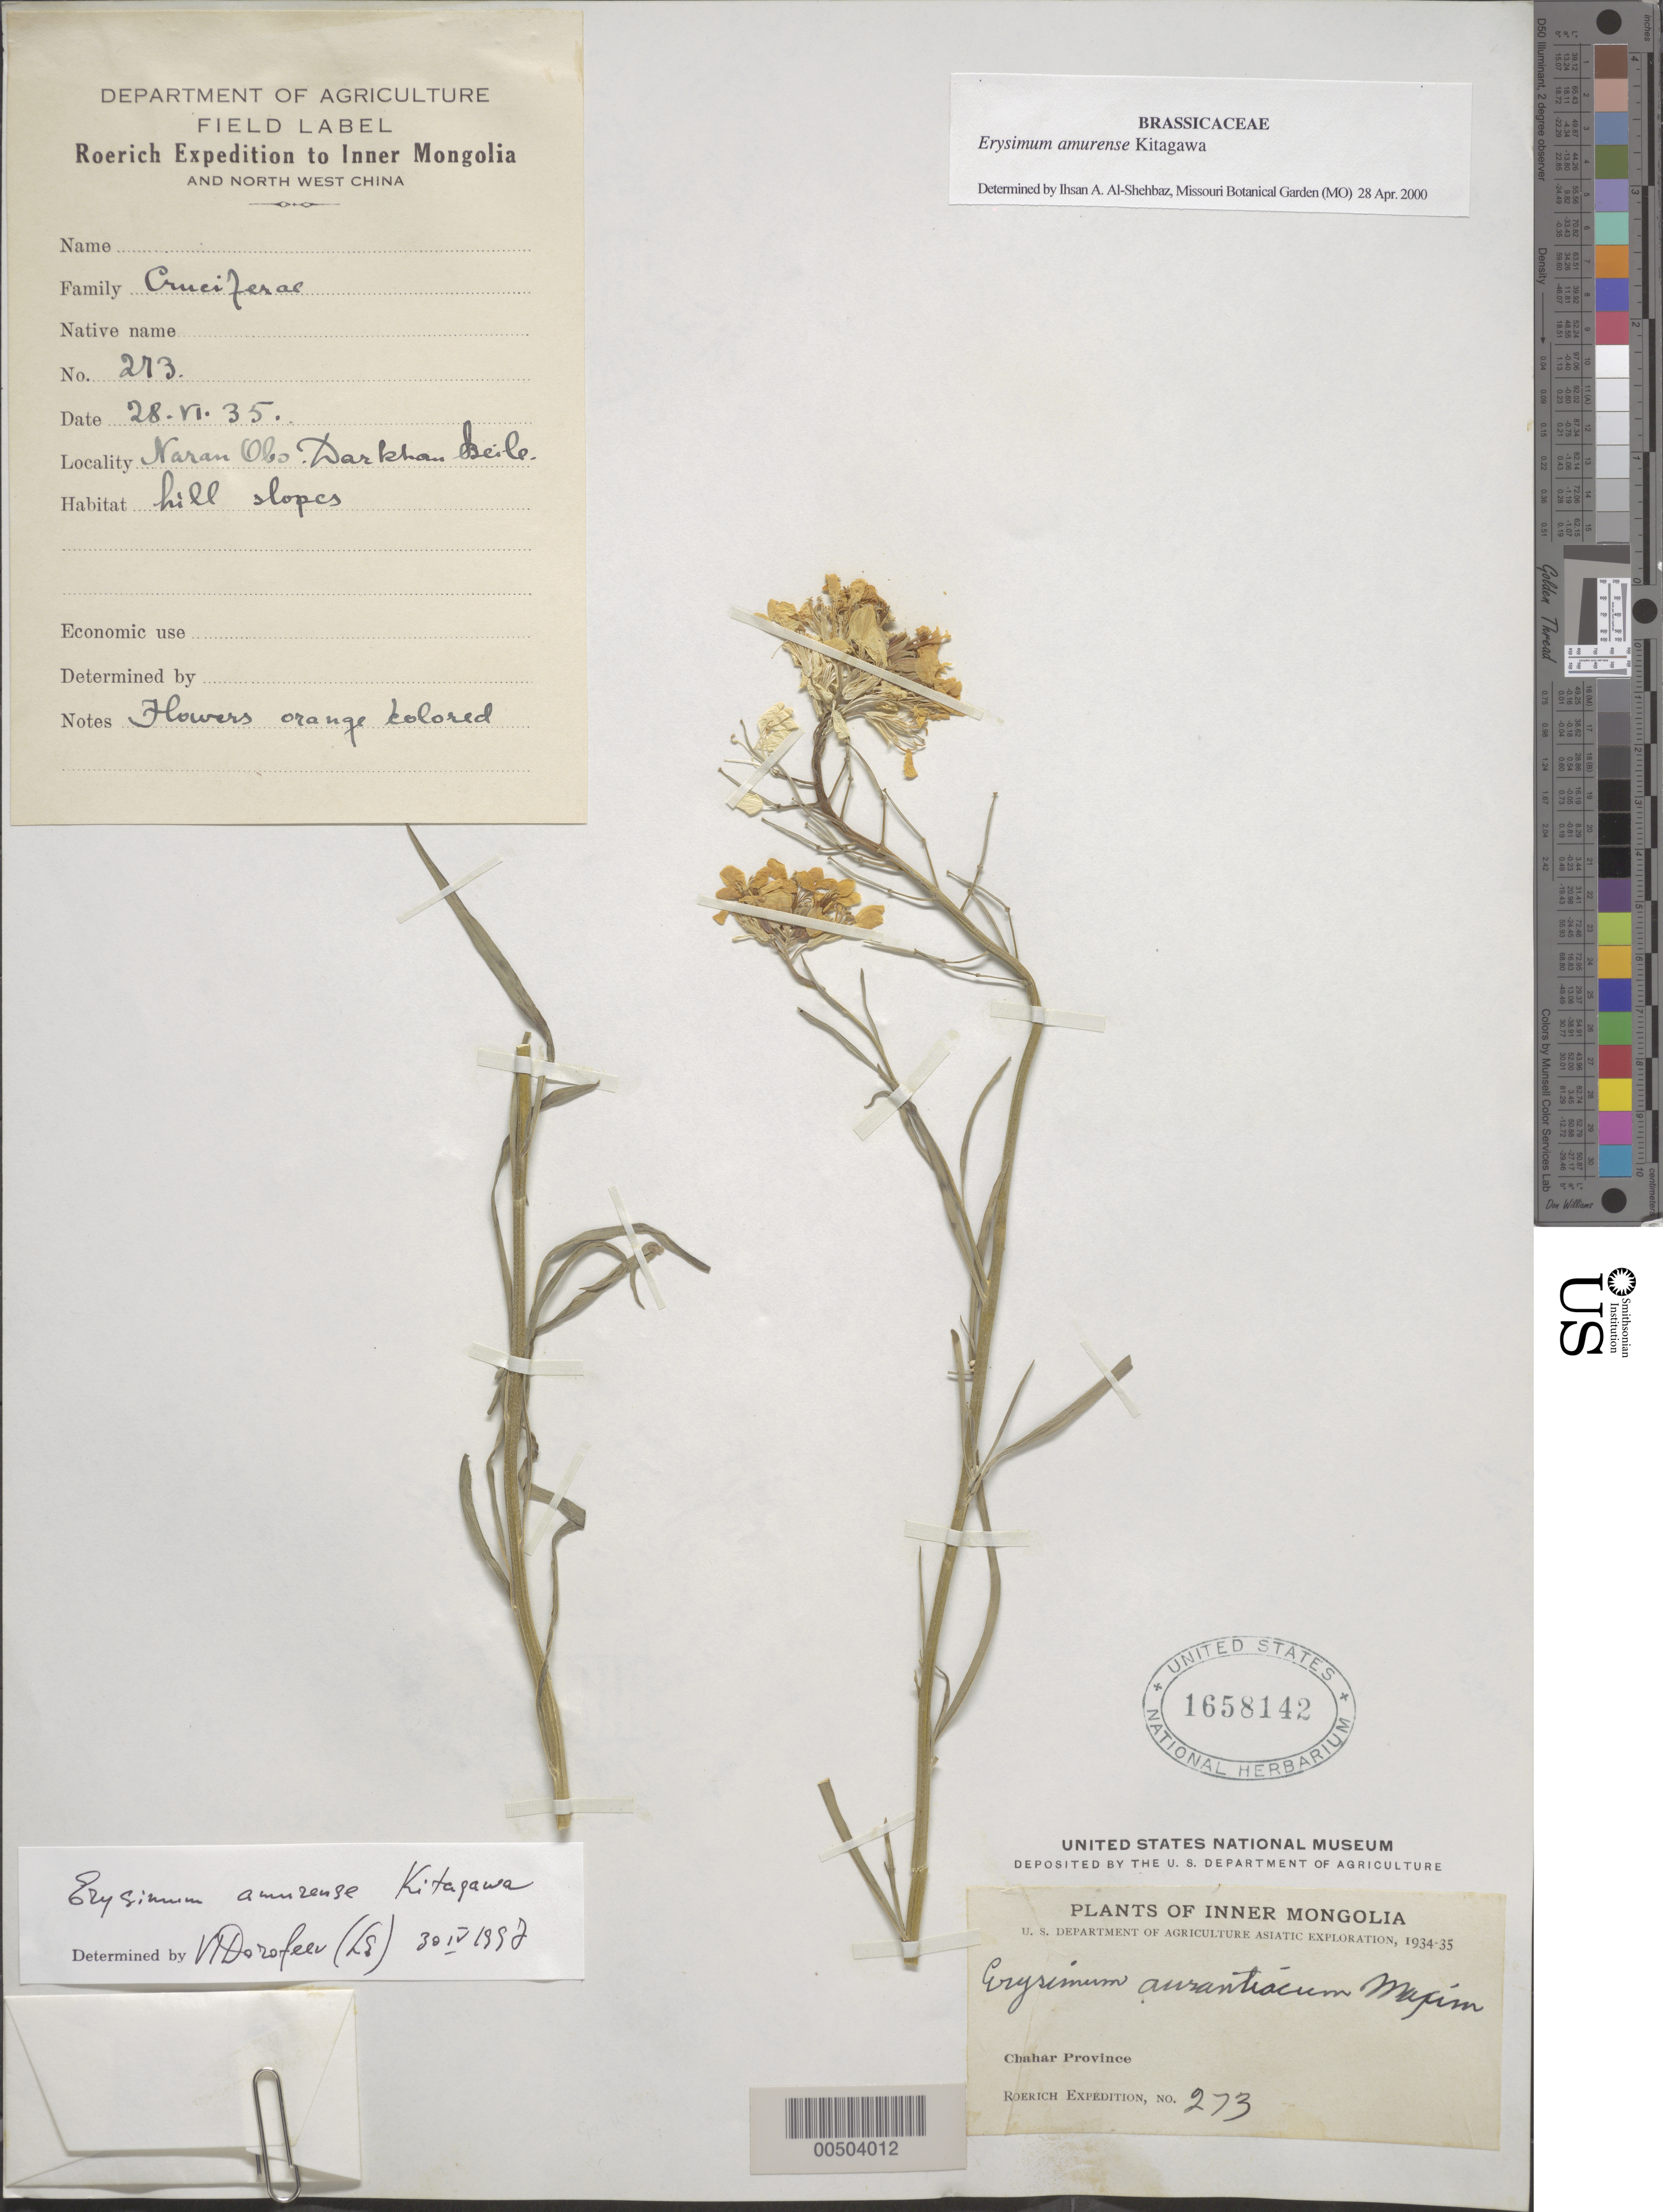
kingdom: Plantae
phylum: Tracheophyta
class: Magnoliopsida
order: Brassicales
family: Brassicaceae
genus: Erysimum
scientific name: Erysimum aurantiacum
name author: Maxim.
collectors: N. Roerich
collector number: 273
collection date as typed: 28 Jun 1935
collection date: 1935-06-28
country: China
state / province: Nei Monggol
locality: Naran Olo Darkhan Sreile, Chahar Prov.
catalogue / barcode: US 1658142